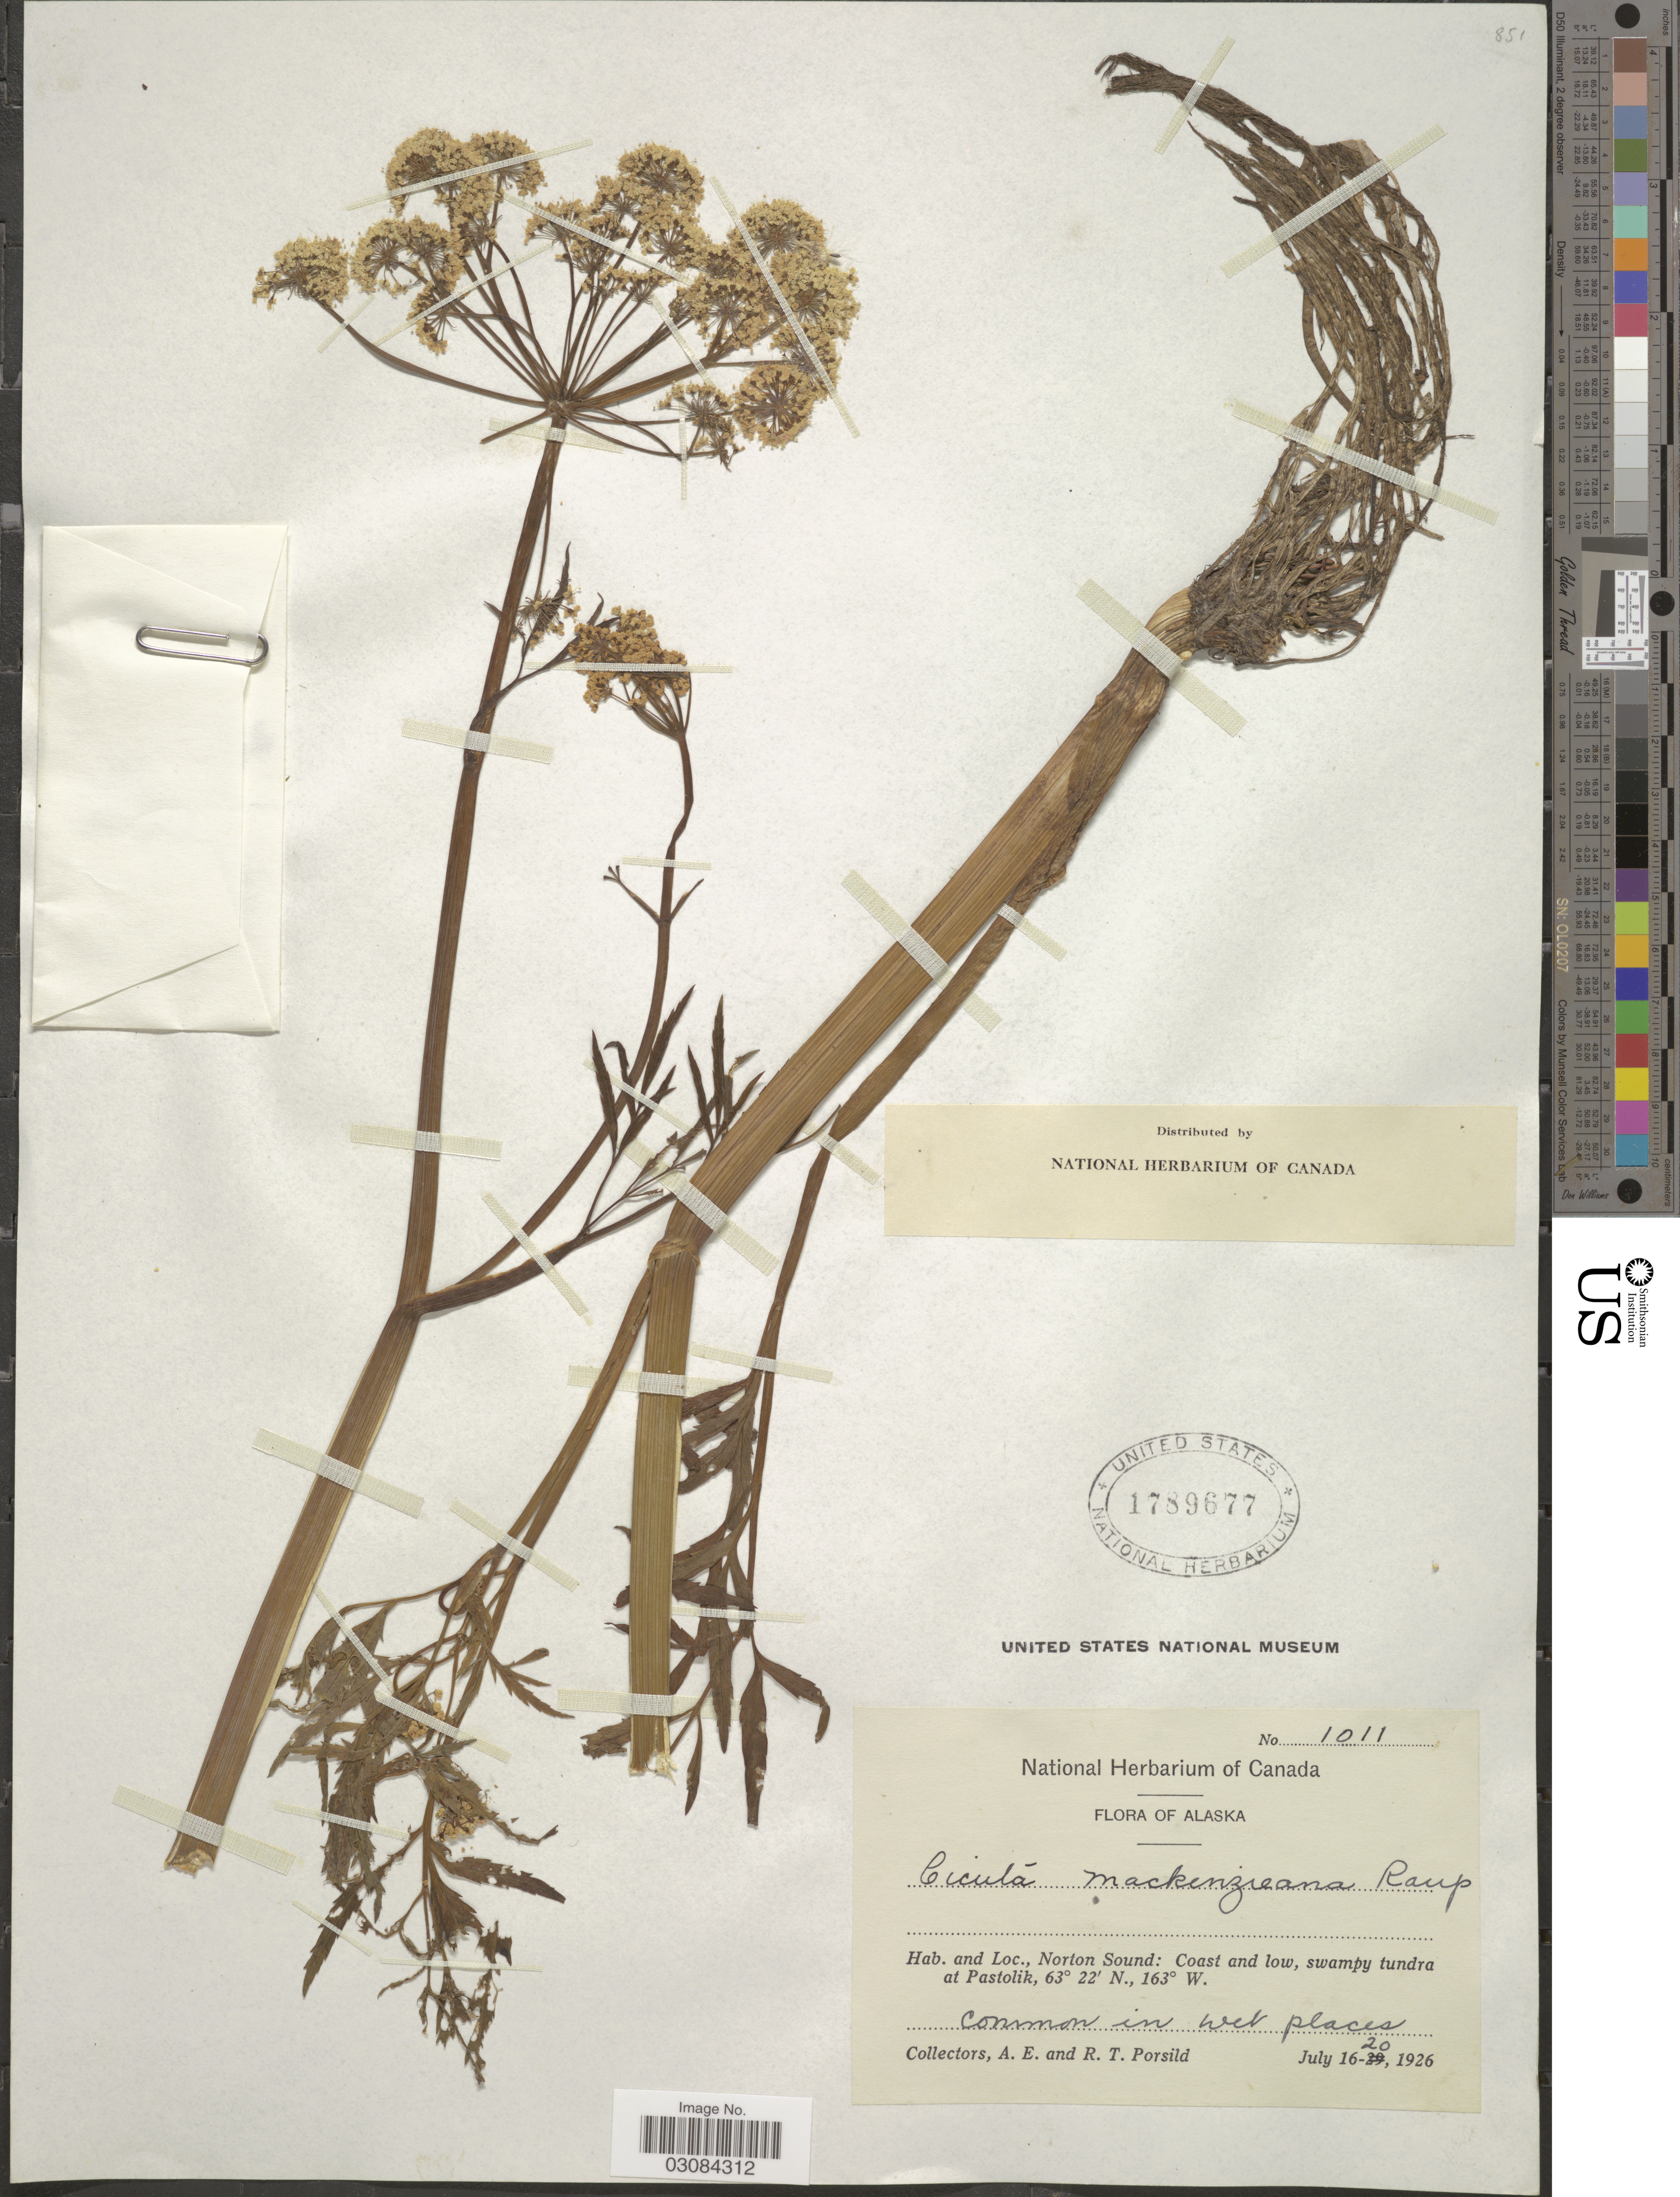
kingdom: Plantae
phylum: Tracheophyta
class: Magnoliopsida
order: Apiales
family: Apiaceae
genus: Cicuta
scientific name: Cicuta mackenzieana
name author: Raup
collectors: A. E. Porsild & R. T. Porsild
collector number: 1011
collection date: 1926-07-16/1926-07-20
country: United States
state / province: Alaska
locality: Norton Sound: Coast and low, swampy tundra at Pastolik.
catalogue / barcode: US 1789677